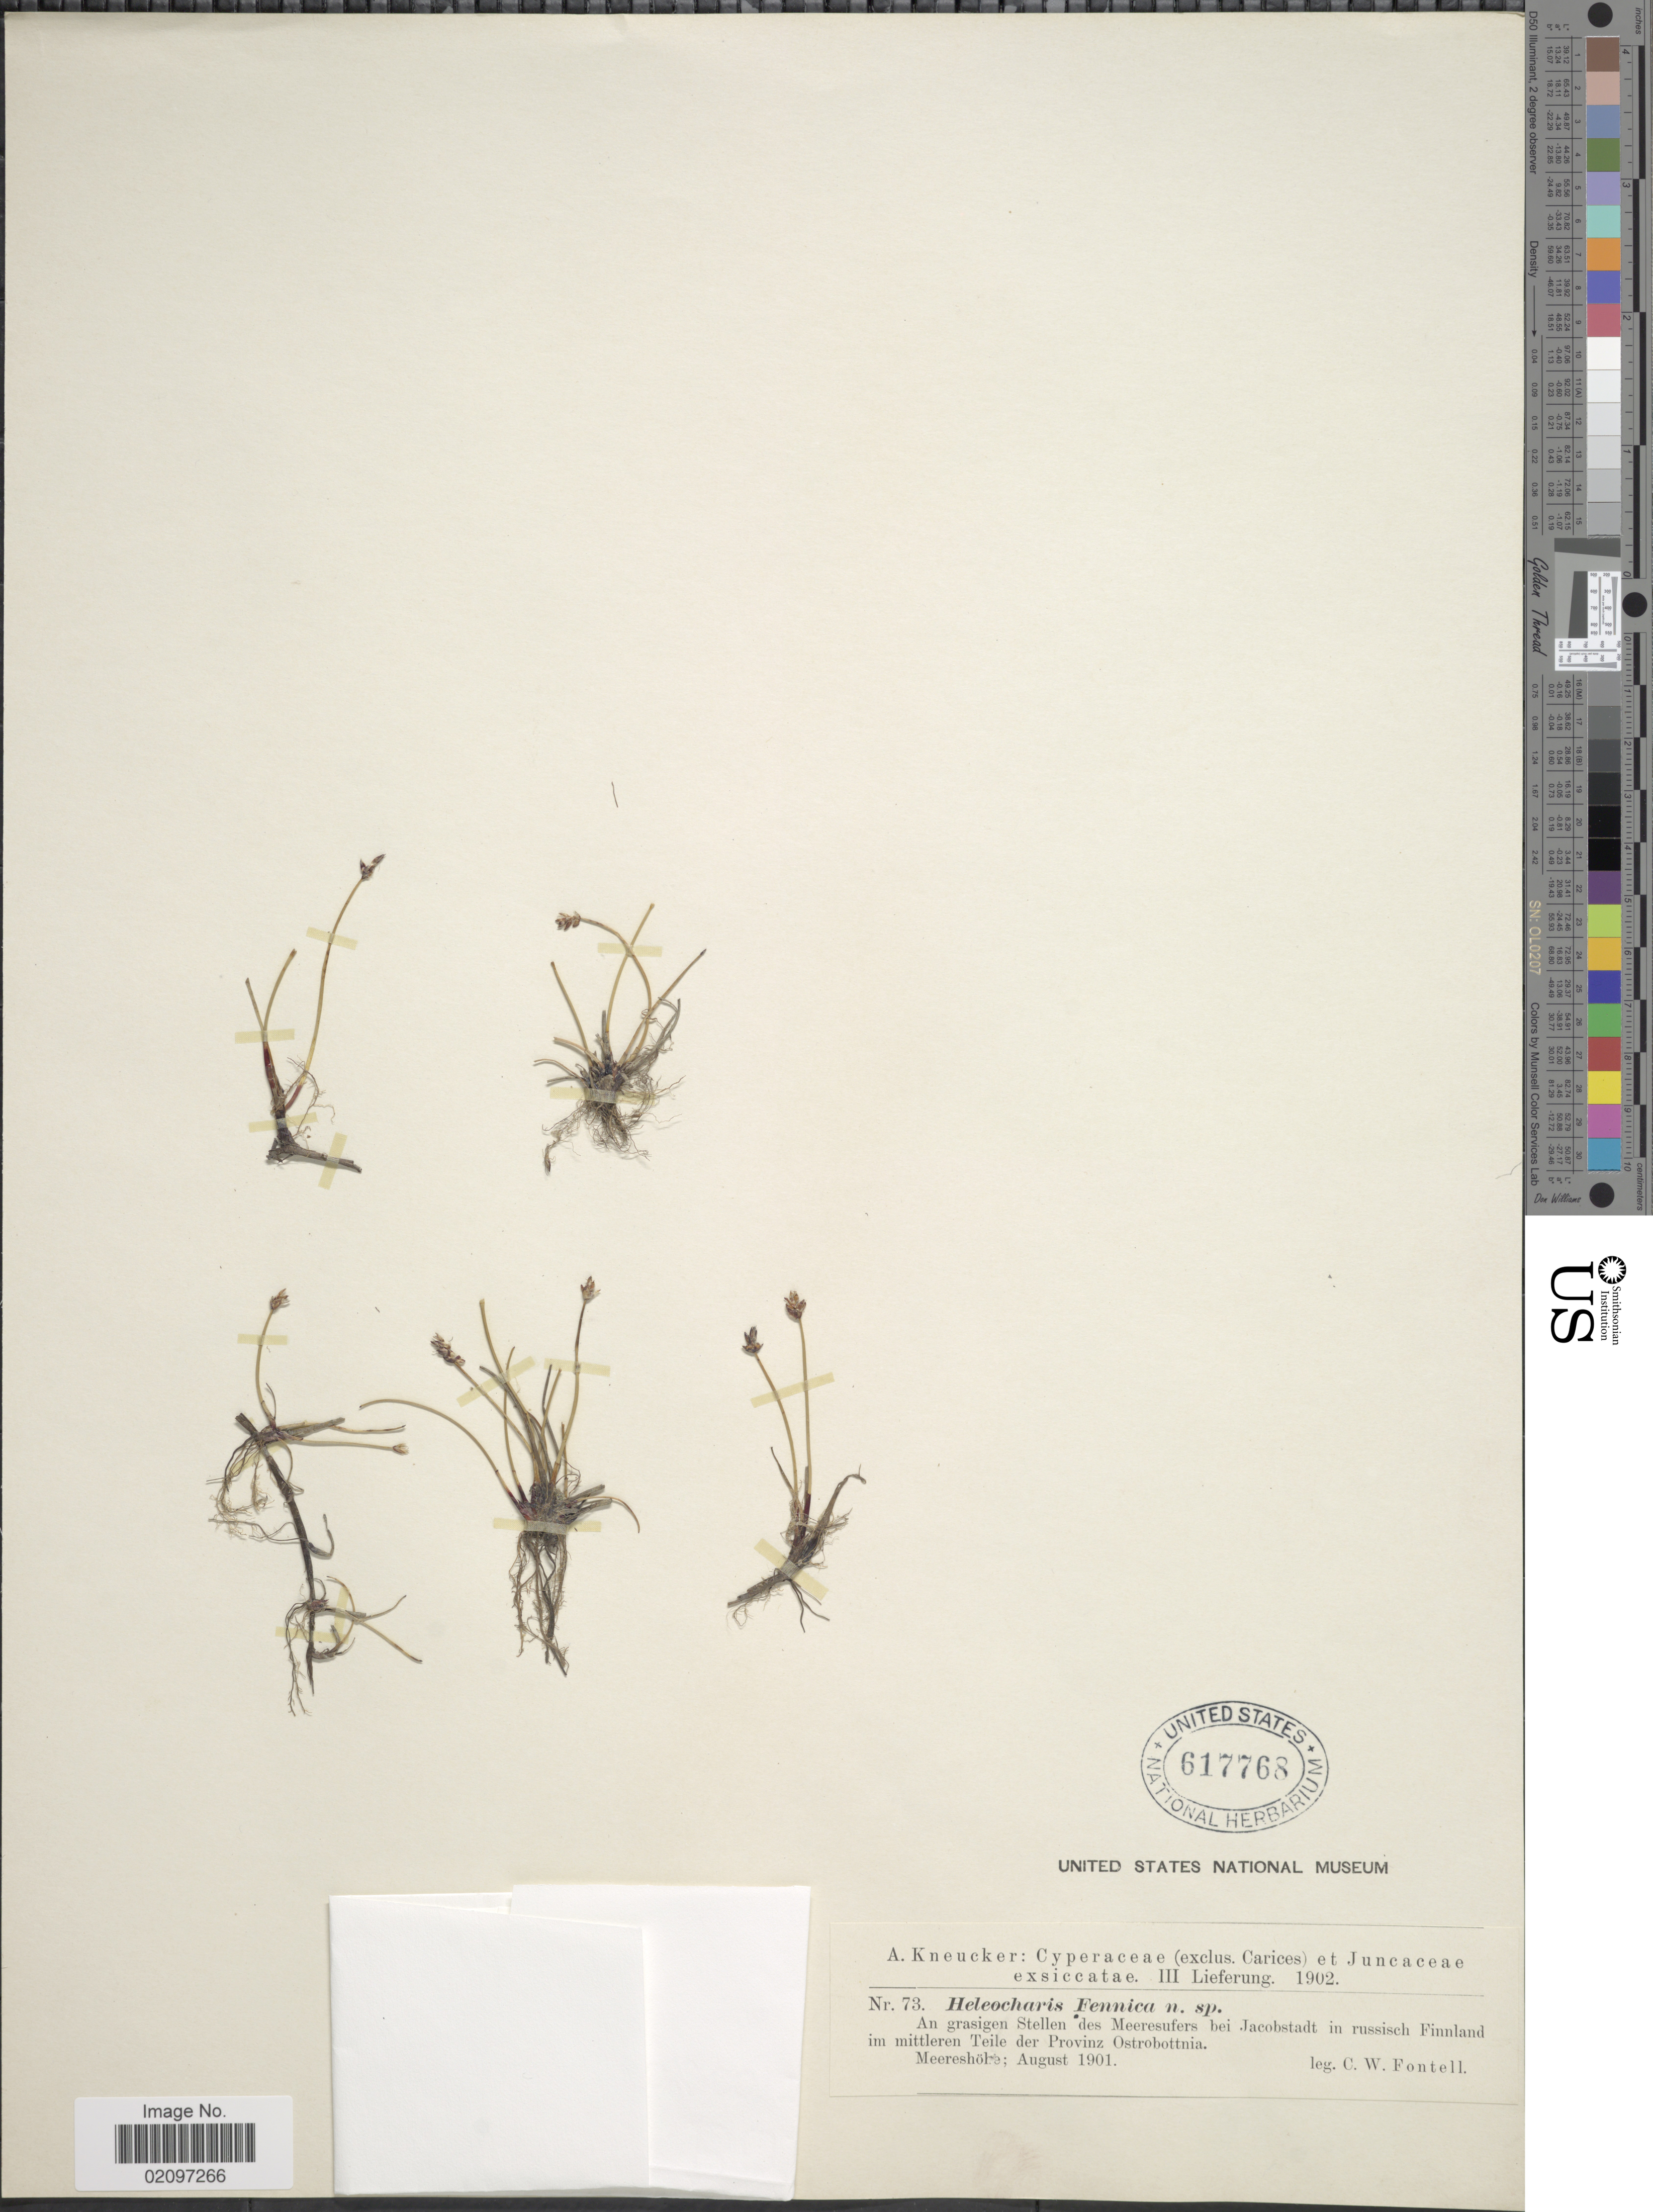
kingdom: Plantae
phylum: Tracheophyta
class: Liliopsida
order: Poales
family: Cyperaceae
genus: Eleocharis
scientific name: Eleocharis fennica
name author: Palla ex Kneuck. & G. Zinserl.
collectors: C. Fontell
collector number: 73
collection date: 1901-08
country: Finland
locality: An grasigen Stellen des Meeresufers bei Jacobstadt in russisch Finnland im mittleren Teile der Provinz Ostrobottnia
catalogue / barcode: US 617768